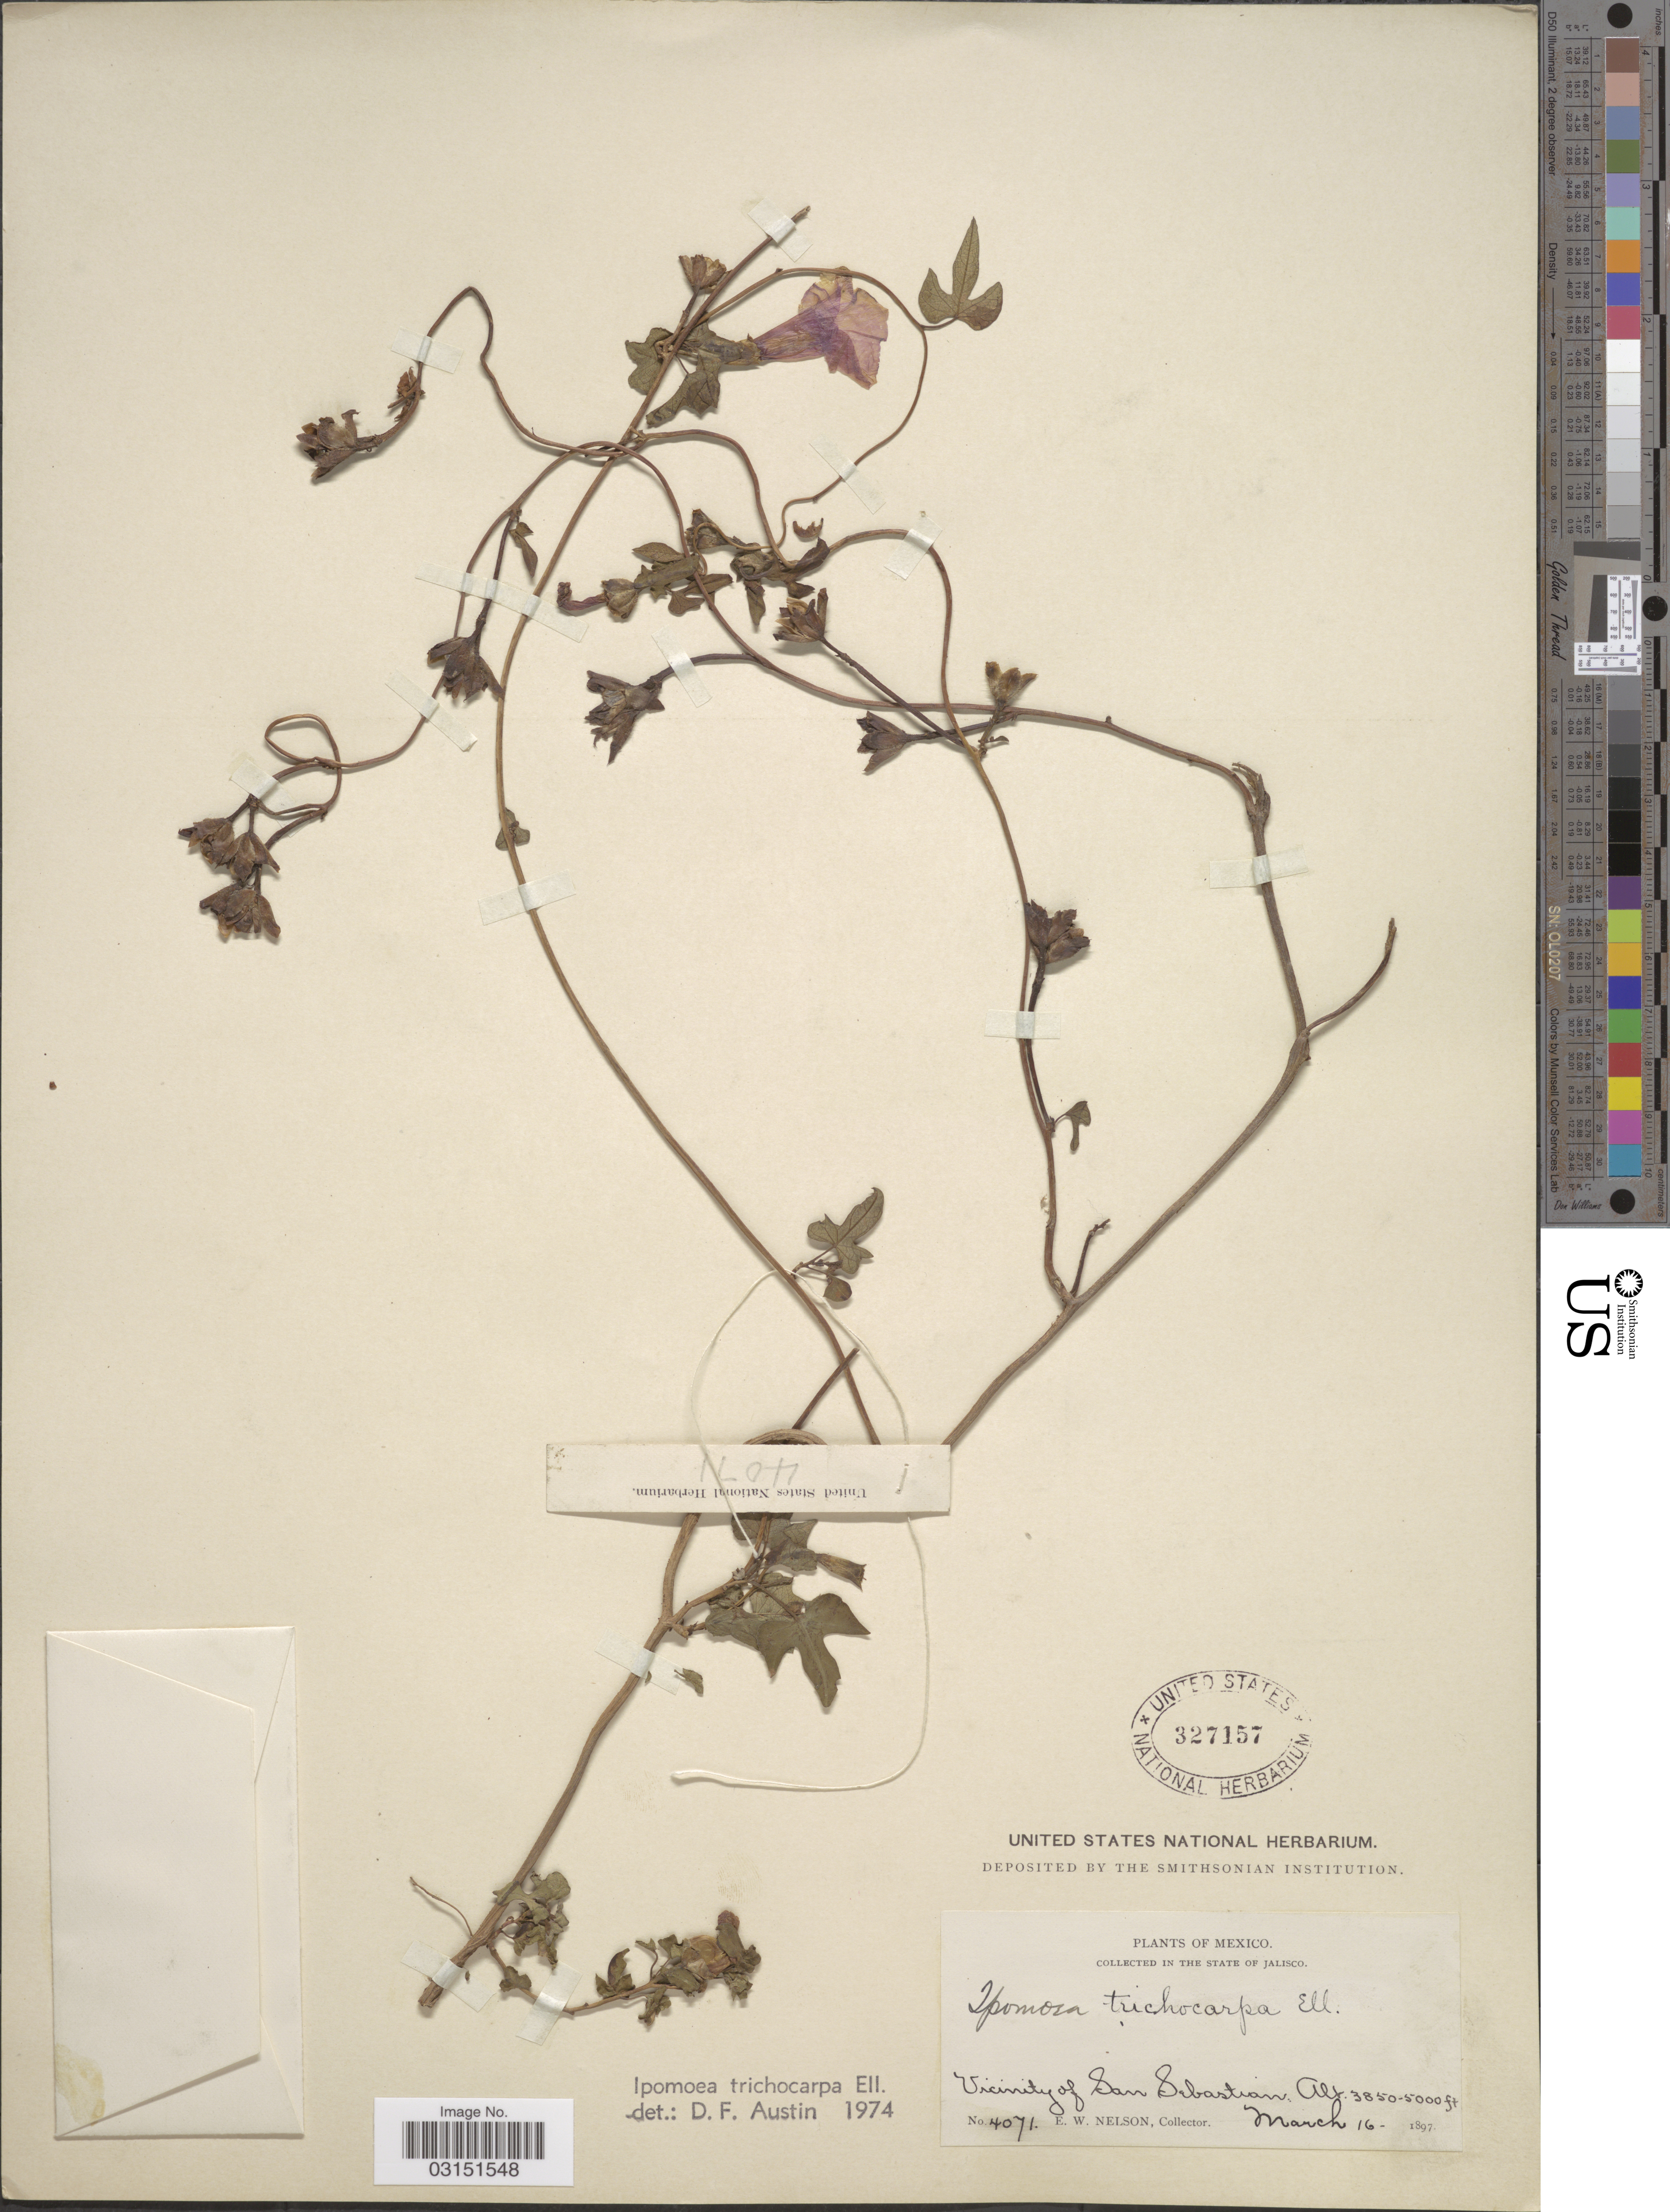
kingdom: Plantae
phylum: Tracheophyta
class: Magnoliopsida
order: Solanales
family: Convolvulaceae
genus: Ipomoea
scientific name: Ipomoea trichocarpa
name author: Elliott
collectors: E. W. Nelson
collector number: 4071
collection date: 1897-03-16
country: Mexico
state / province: Jalisco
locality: Vicinity of San Sebastian.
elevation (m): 1173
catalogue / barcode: US 327157